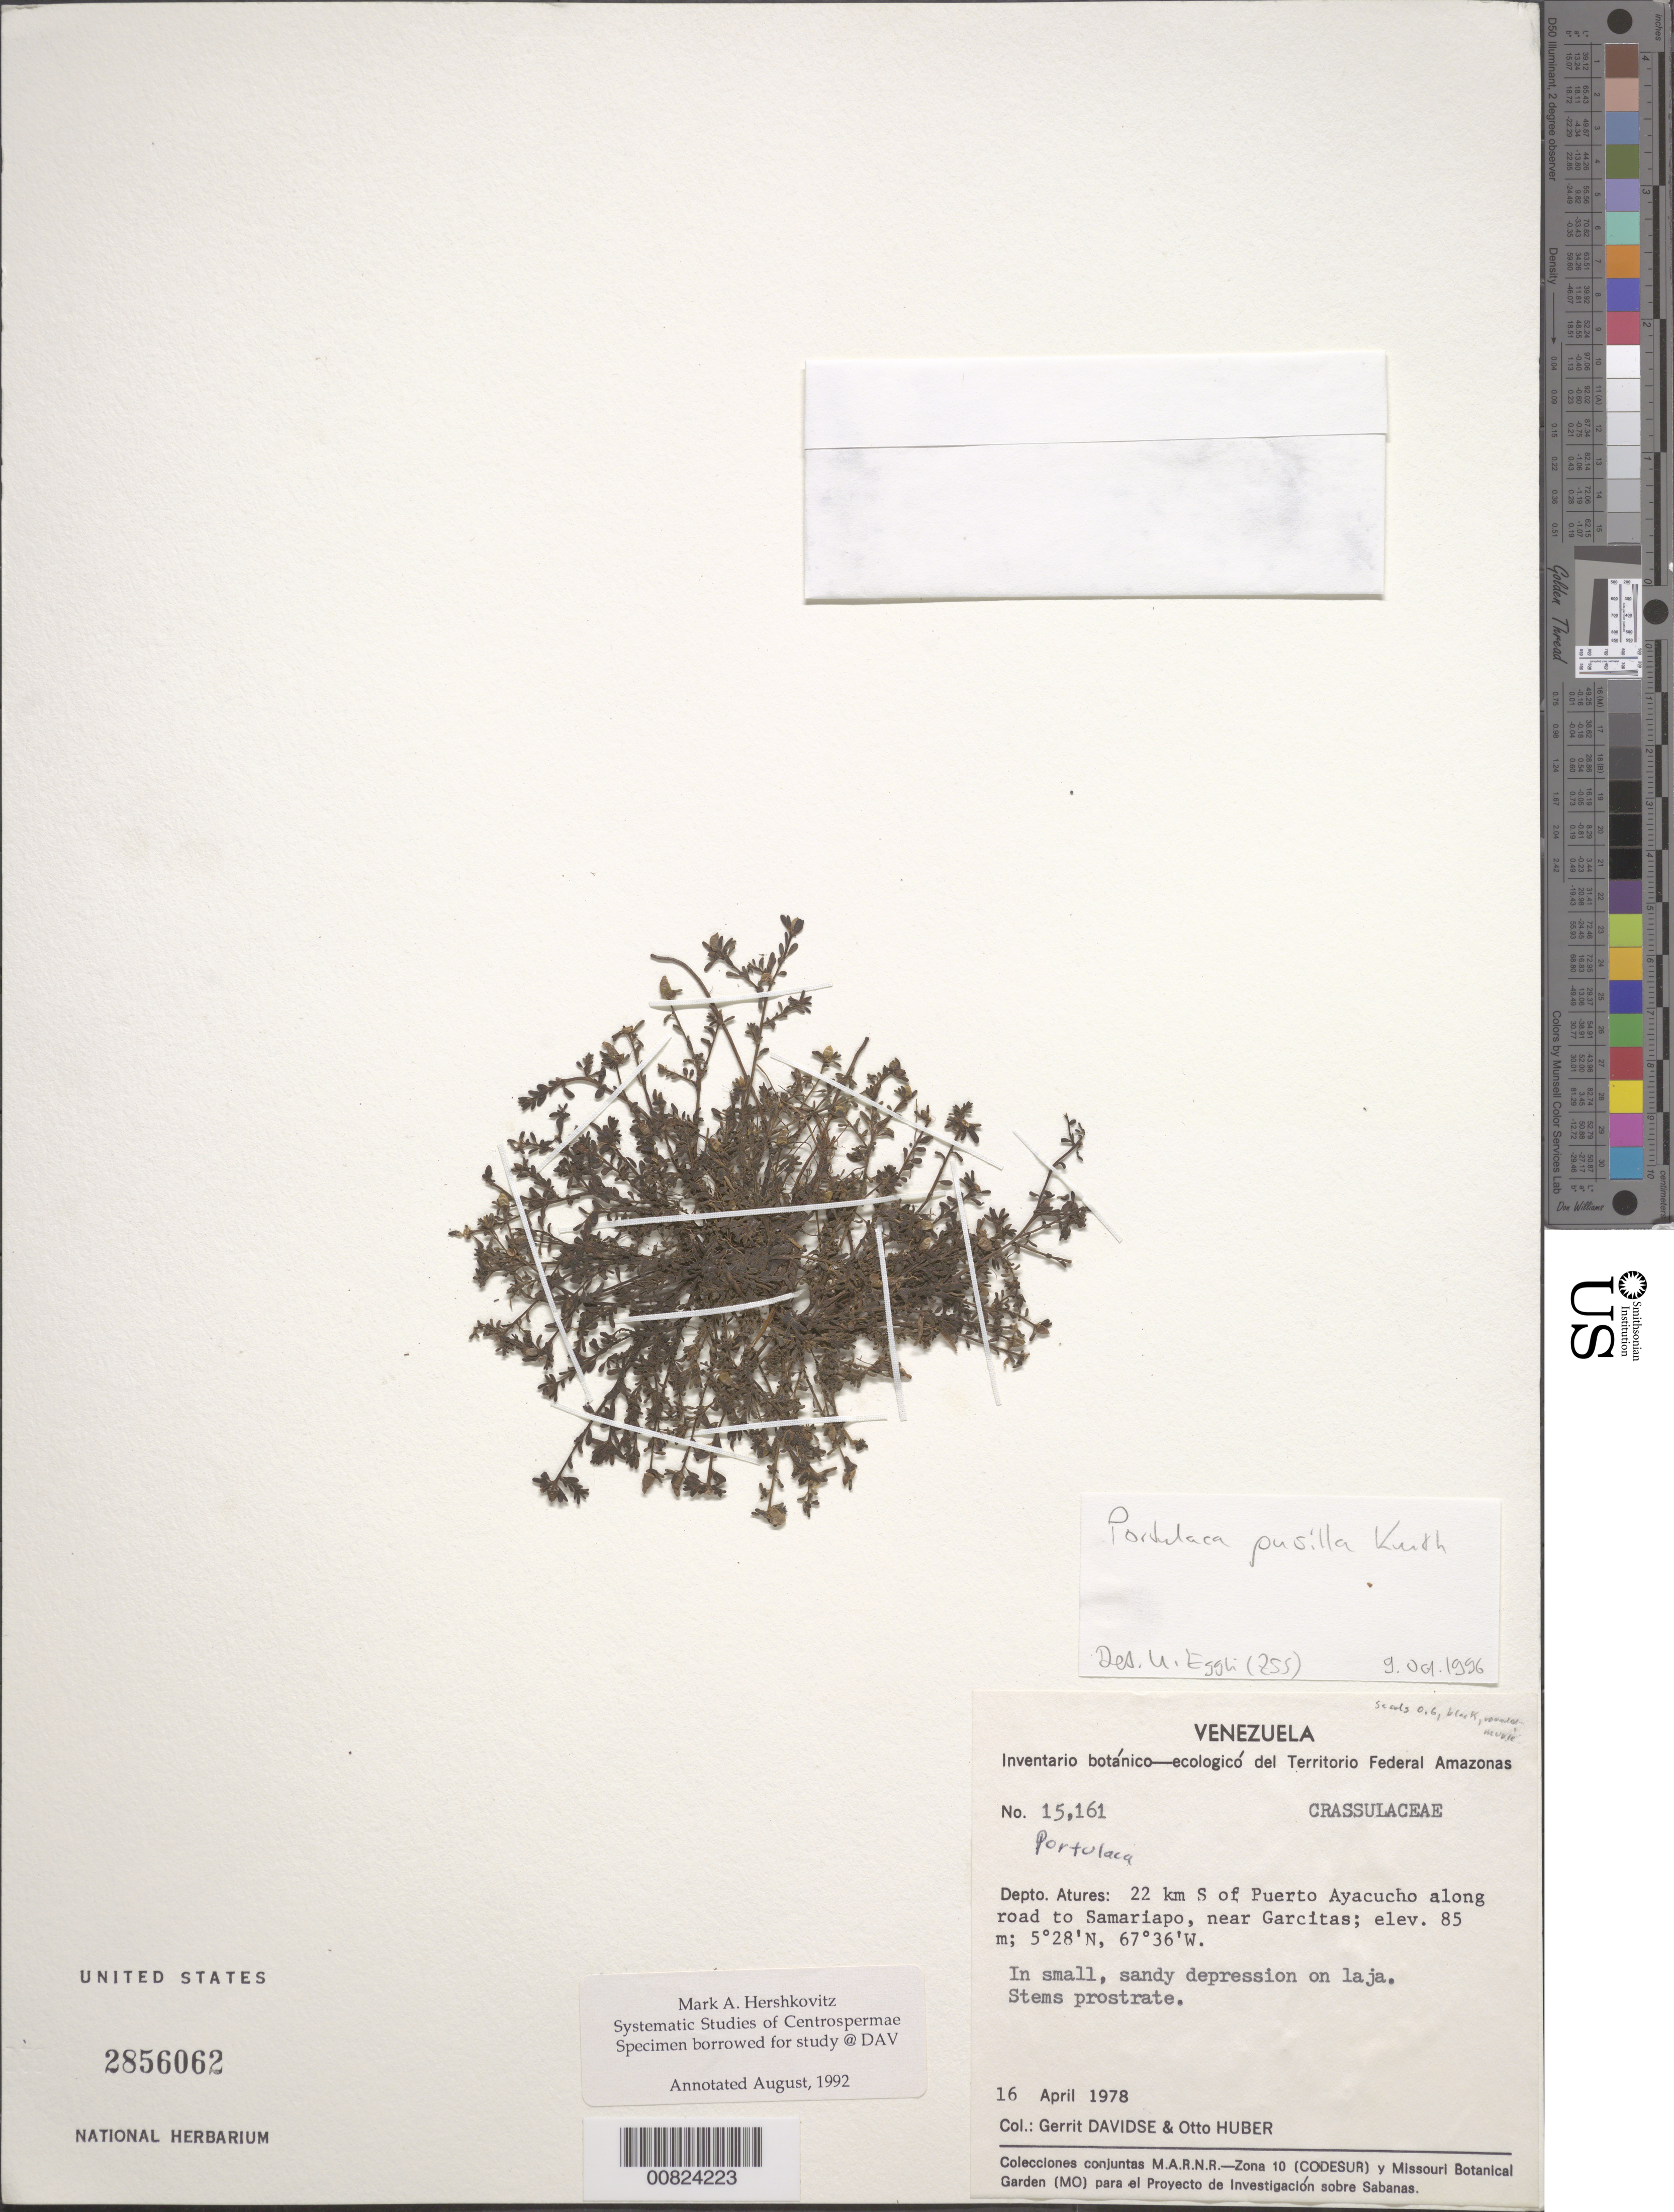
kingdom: Plantae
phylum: Tracheophyta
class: Magnoliopsida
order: Caryophyllales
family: Portulacaceae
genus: Portulaca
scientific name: Portulaca pusilla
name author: Kunth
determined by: Eggli, U.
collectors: G. Davidse & O. Huber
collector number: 15161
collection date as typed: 16-Apr-78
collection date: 1978-04-16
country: Venezuela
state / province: Amazonas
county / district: Atures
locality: Puerto Ayacucho, 22 km S of along road to Samariapo, near Garcitas, Río Orinoco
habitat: Small sandy depression on laja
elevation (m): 85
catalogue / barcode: US 2856062